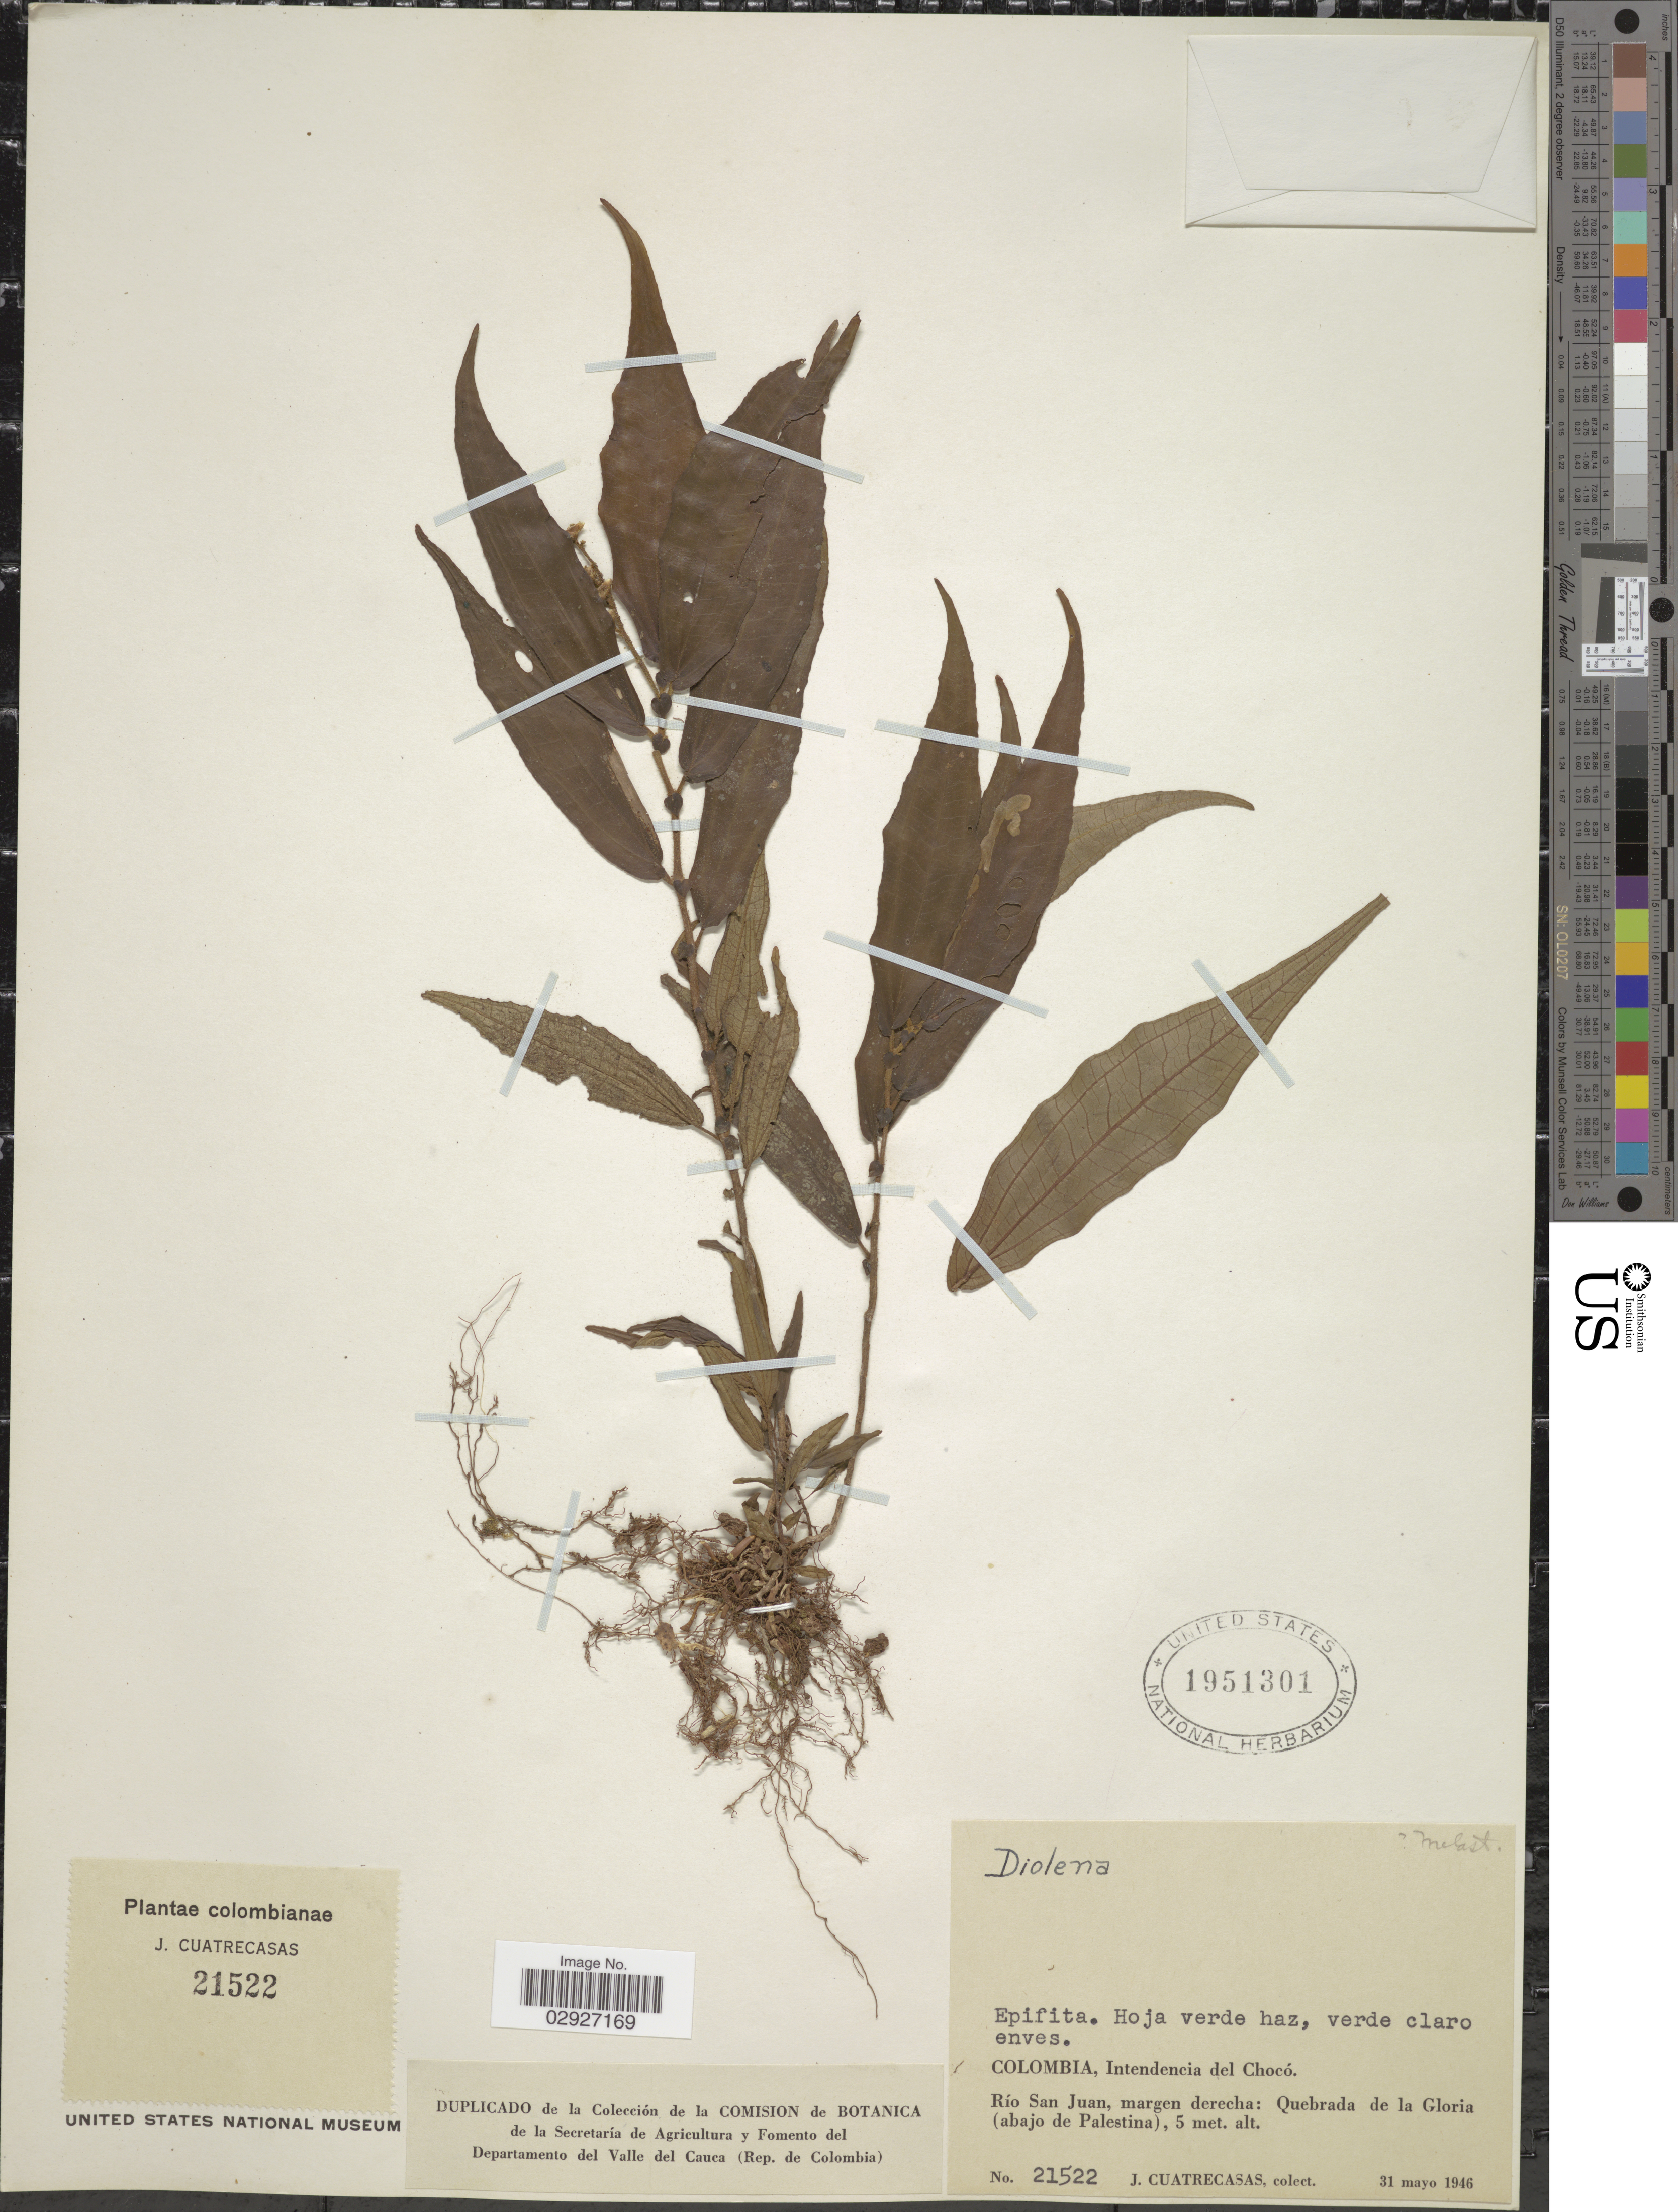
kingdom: Plantae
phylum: Tracheophyta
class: Magnoliopsida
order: Myrtales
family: Melastomataceae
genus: Triolena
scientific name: Triolena sp.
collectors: J. Cuatrecasas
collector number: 21522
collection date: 1946-05-31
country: Colombia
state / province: Chocó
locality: Intendencia del Chocó, Río San Juan, margen derecha, Quebrada de la Gloria (abajo de Palestina).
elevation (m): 5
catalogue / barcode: US 1951301